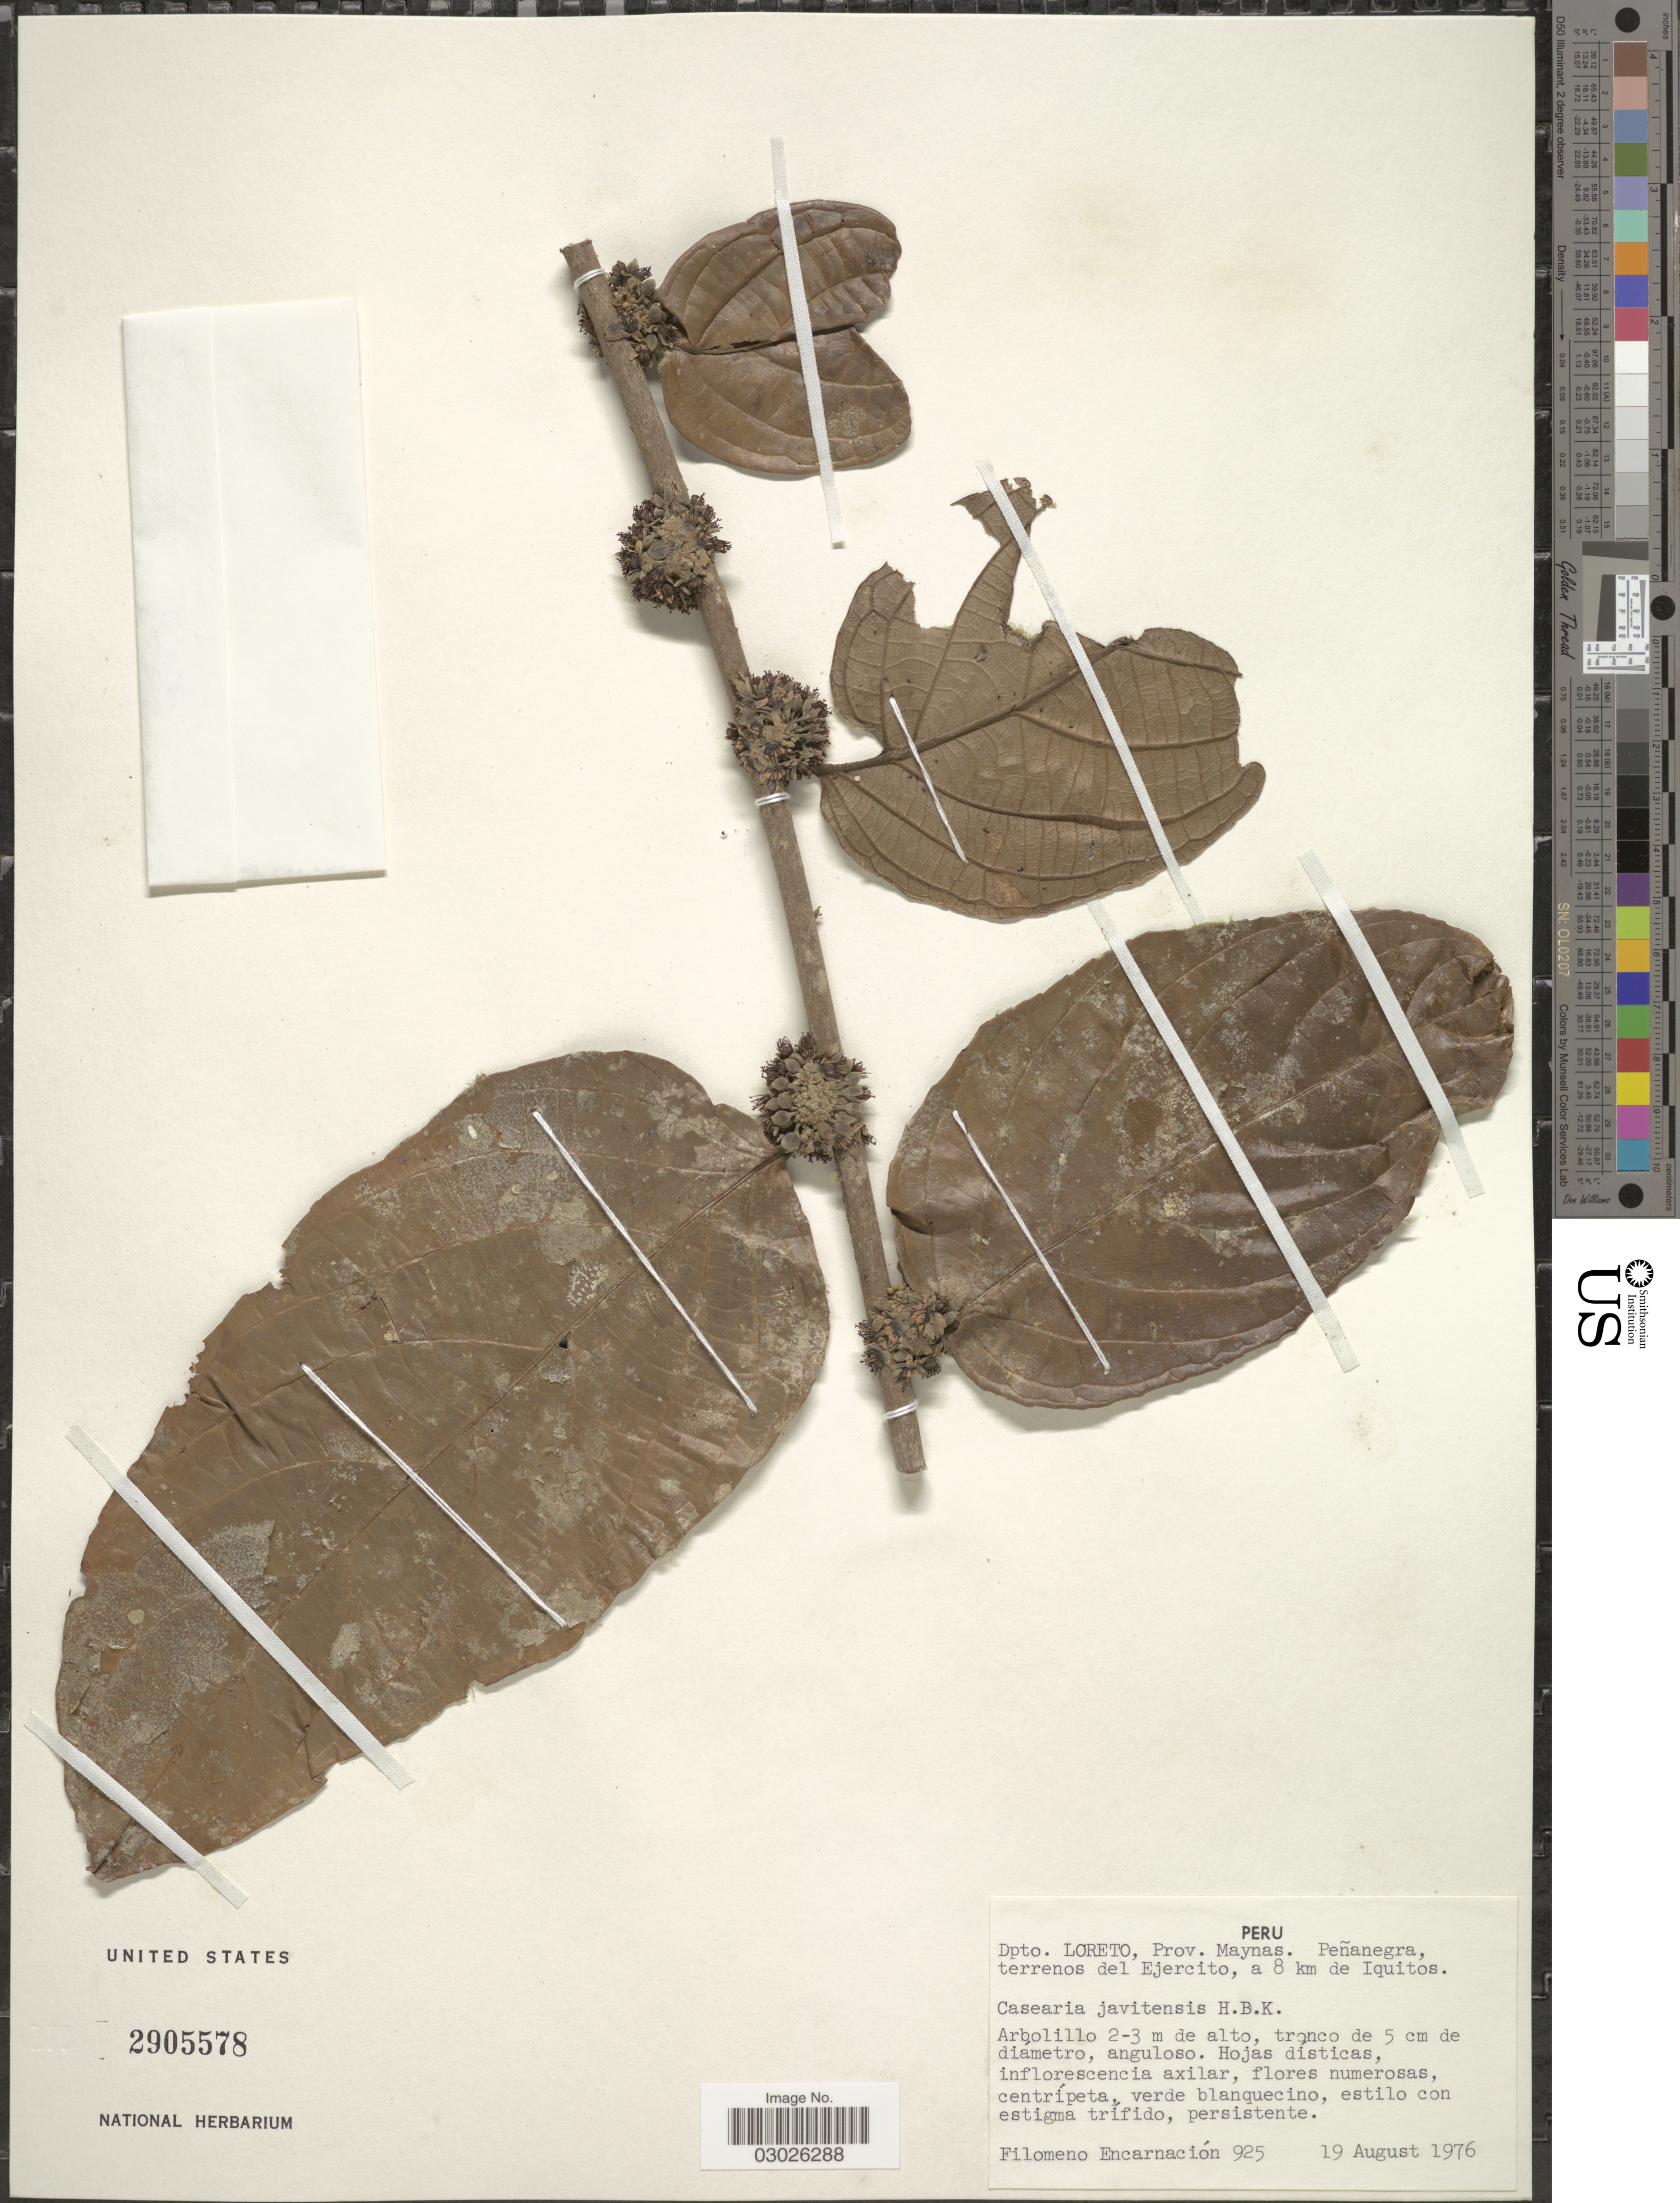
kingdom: Plantae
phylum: Tracheophyta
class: Magnoliopsida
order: Malpighiales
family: Salicaceae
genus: Piparea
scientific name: Piparea multiflora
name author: C.F. Gaertn.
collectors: F. Encarnación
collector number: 925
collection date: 1976-08-19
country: Peru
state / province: Loreto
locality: Dpto. Loreto, Prov. Maynas. Peñanegra, terrenos del Ejercito, a 8 km de Iquitos.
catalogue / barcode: US 2905578